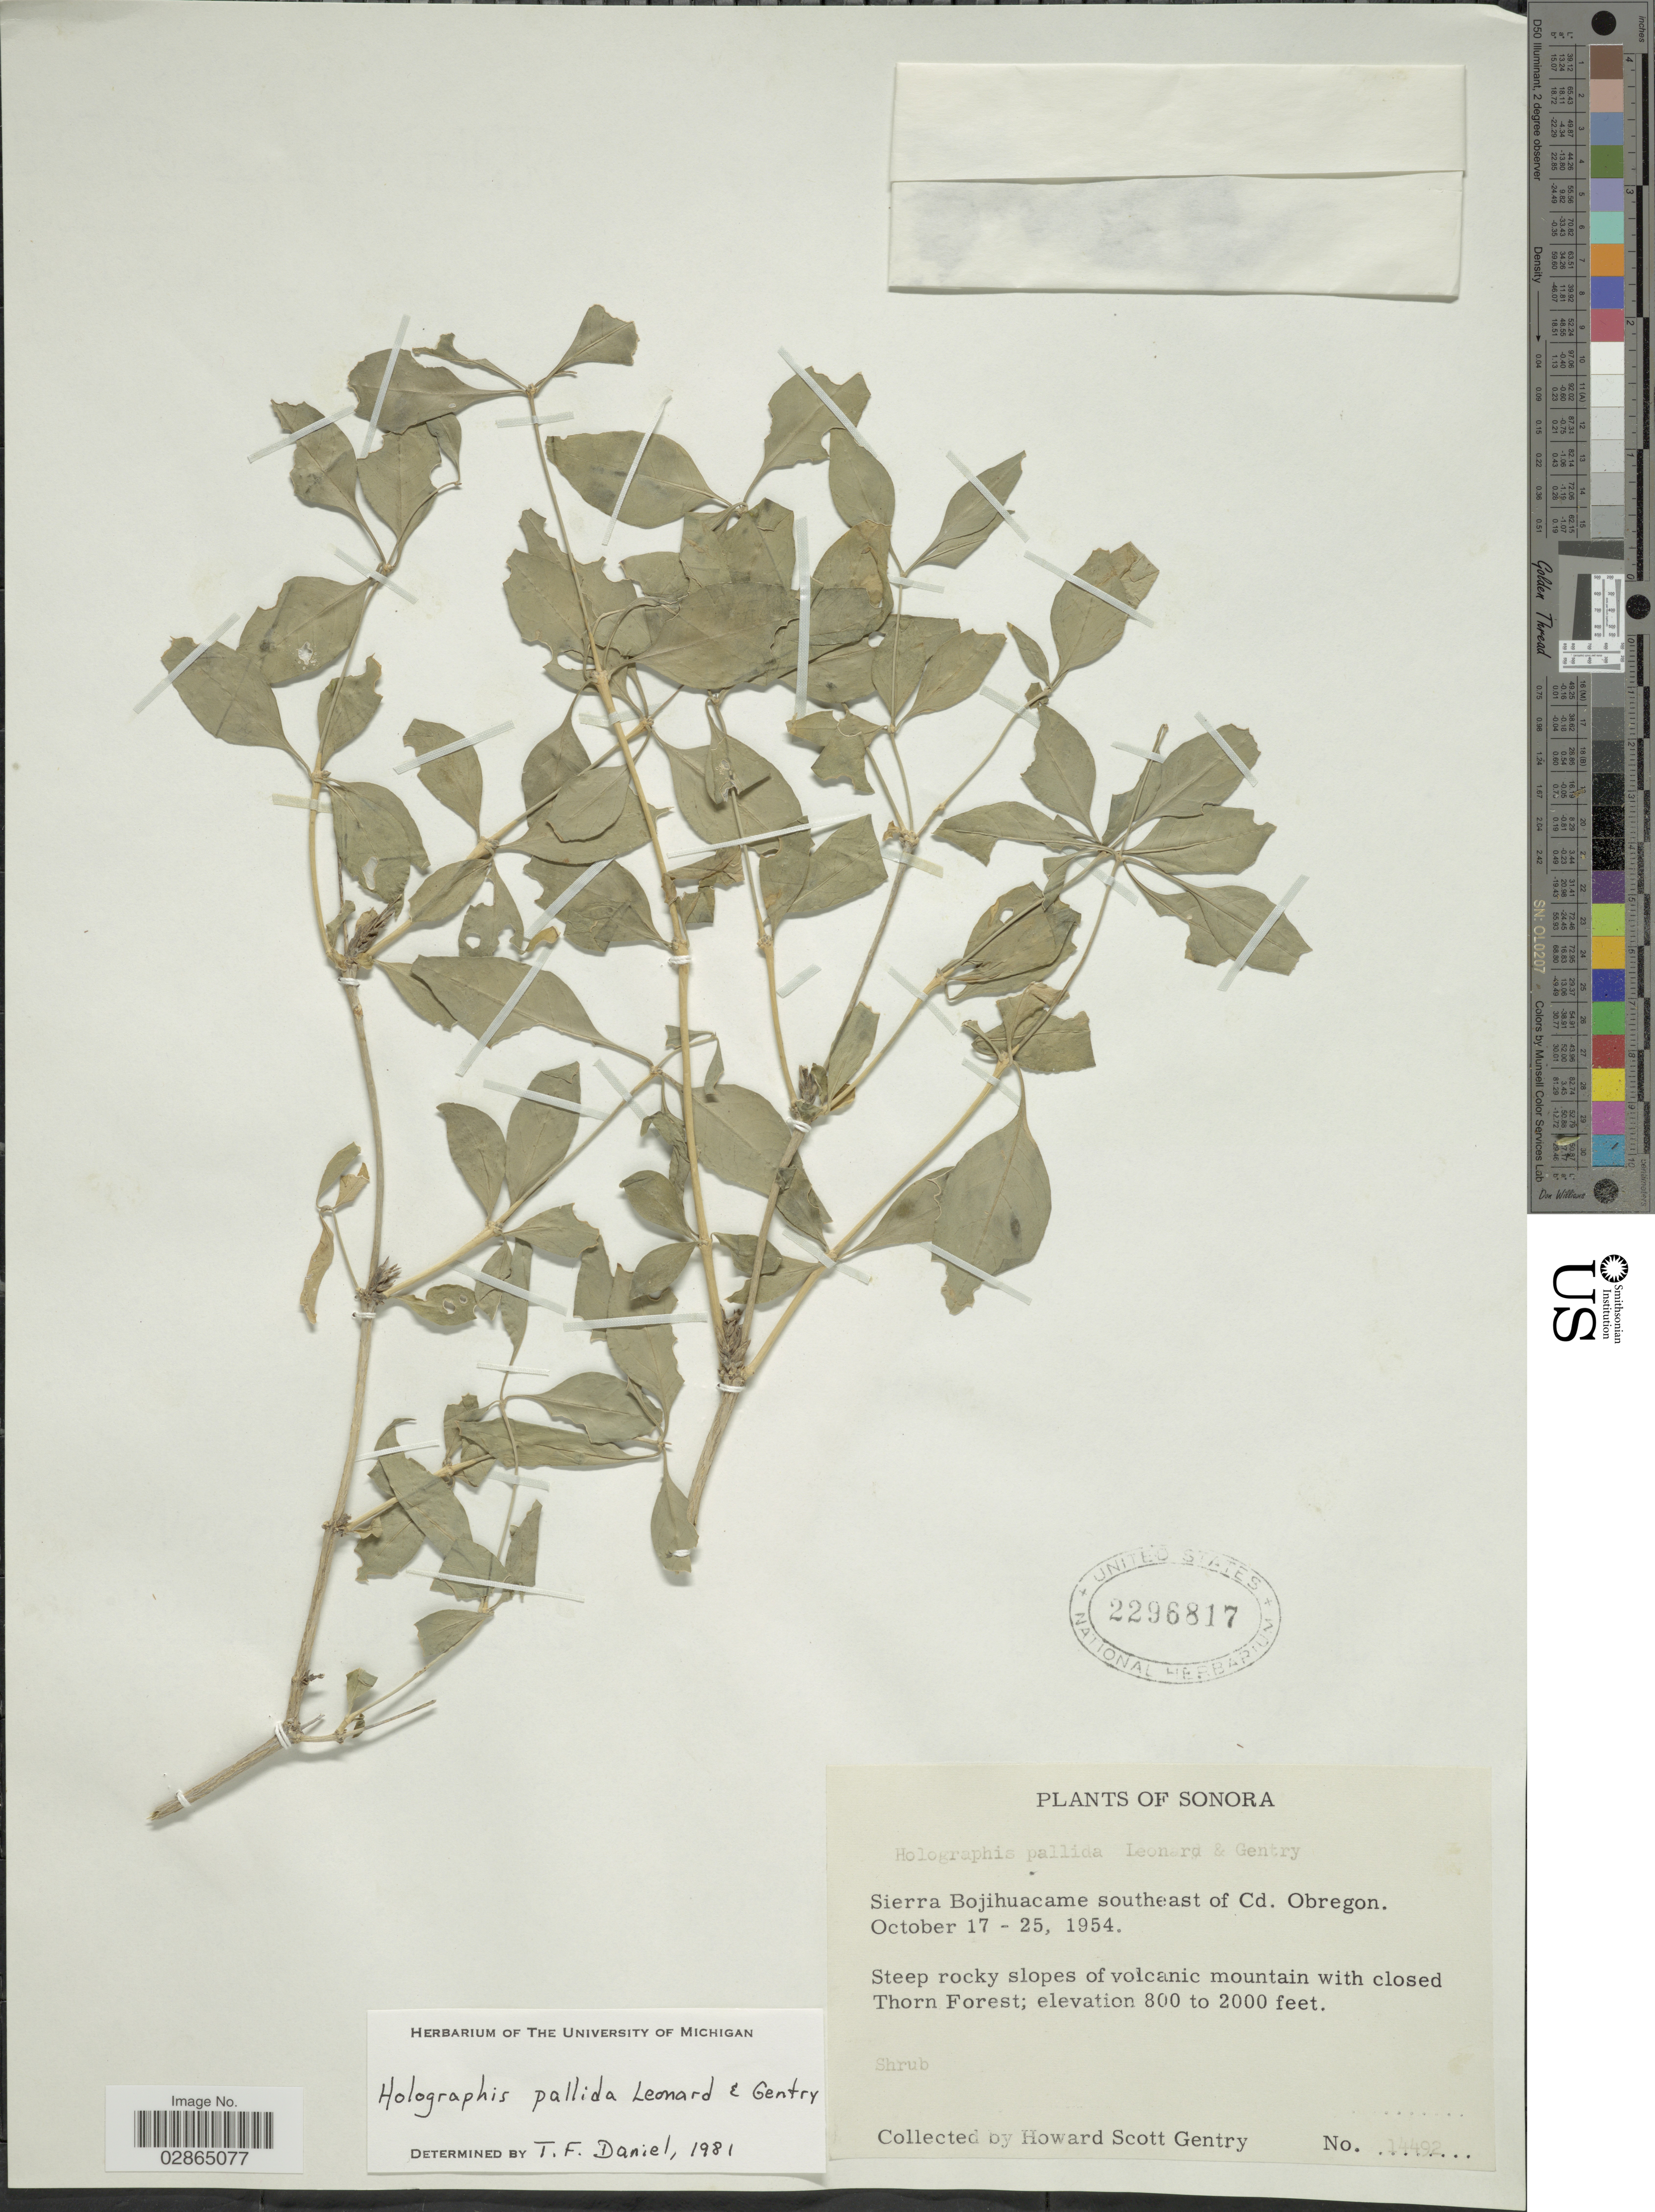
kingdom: Plantae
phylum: Tracheophyta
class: Magnoliopsida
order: Lamiales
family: Acanthaceae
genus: Holographis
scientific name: Holographis pallida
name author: Leonard & Gentry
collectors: H. S. Gentry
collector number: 14492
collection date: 1954-10-17/1954-10-25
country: Mexico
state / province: Sonora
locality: Sierra Bojihuacame southeast of Cd. Obregon.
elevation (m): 244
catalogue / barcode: US 2296817